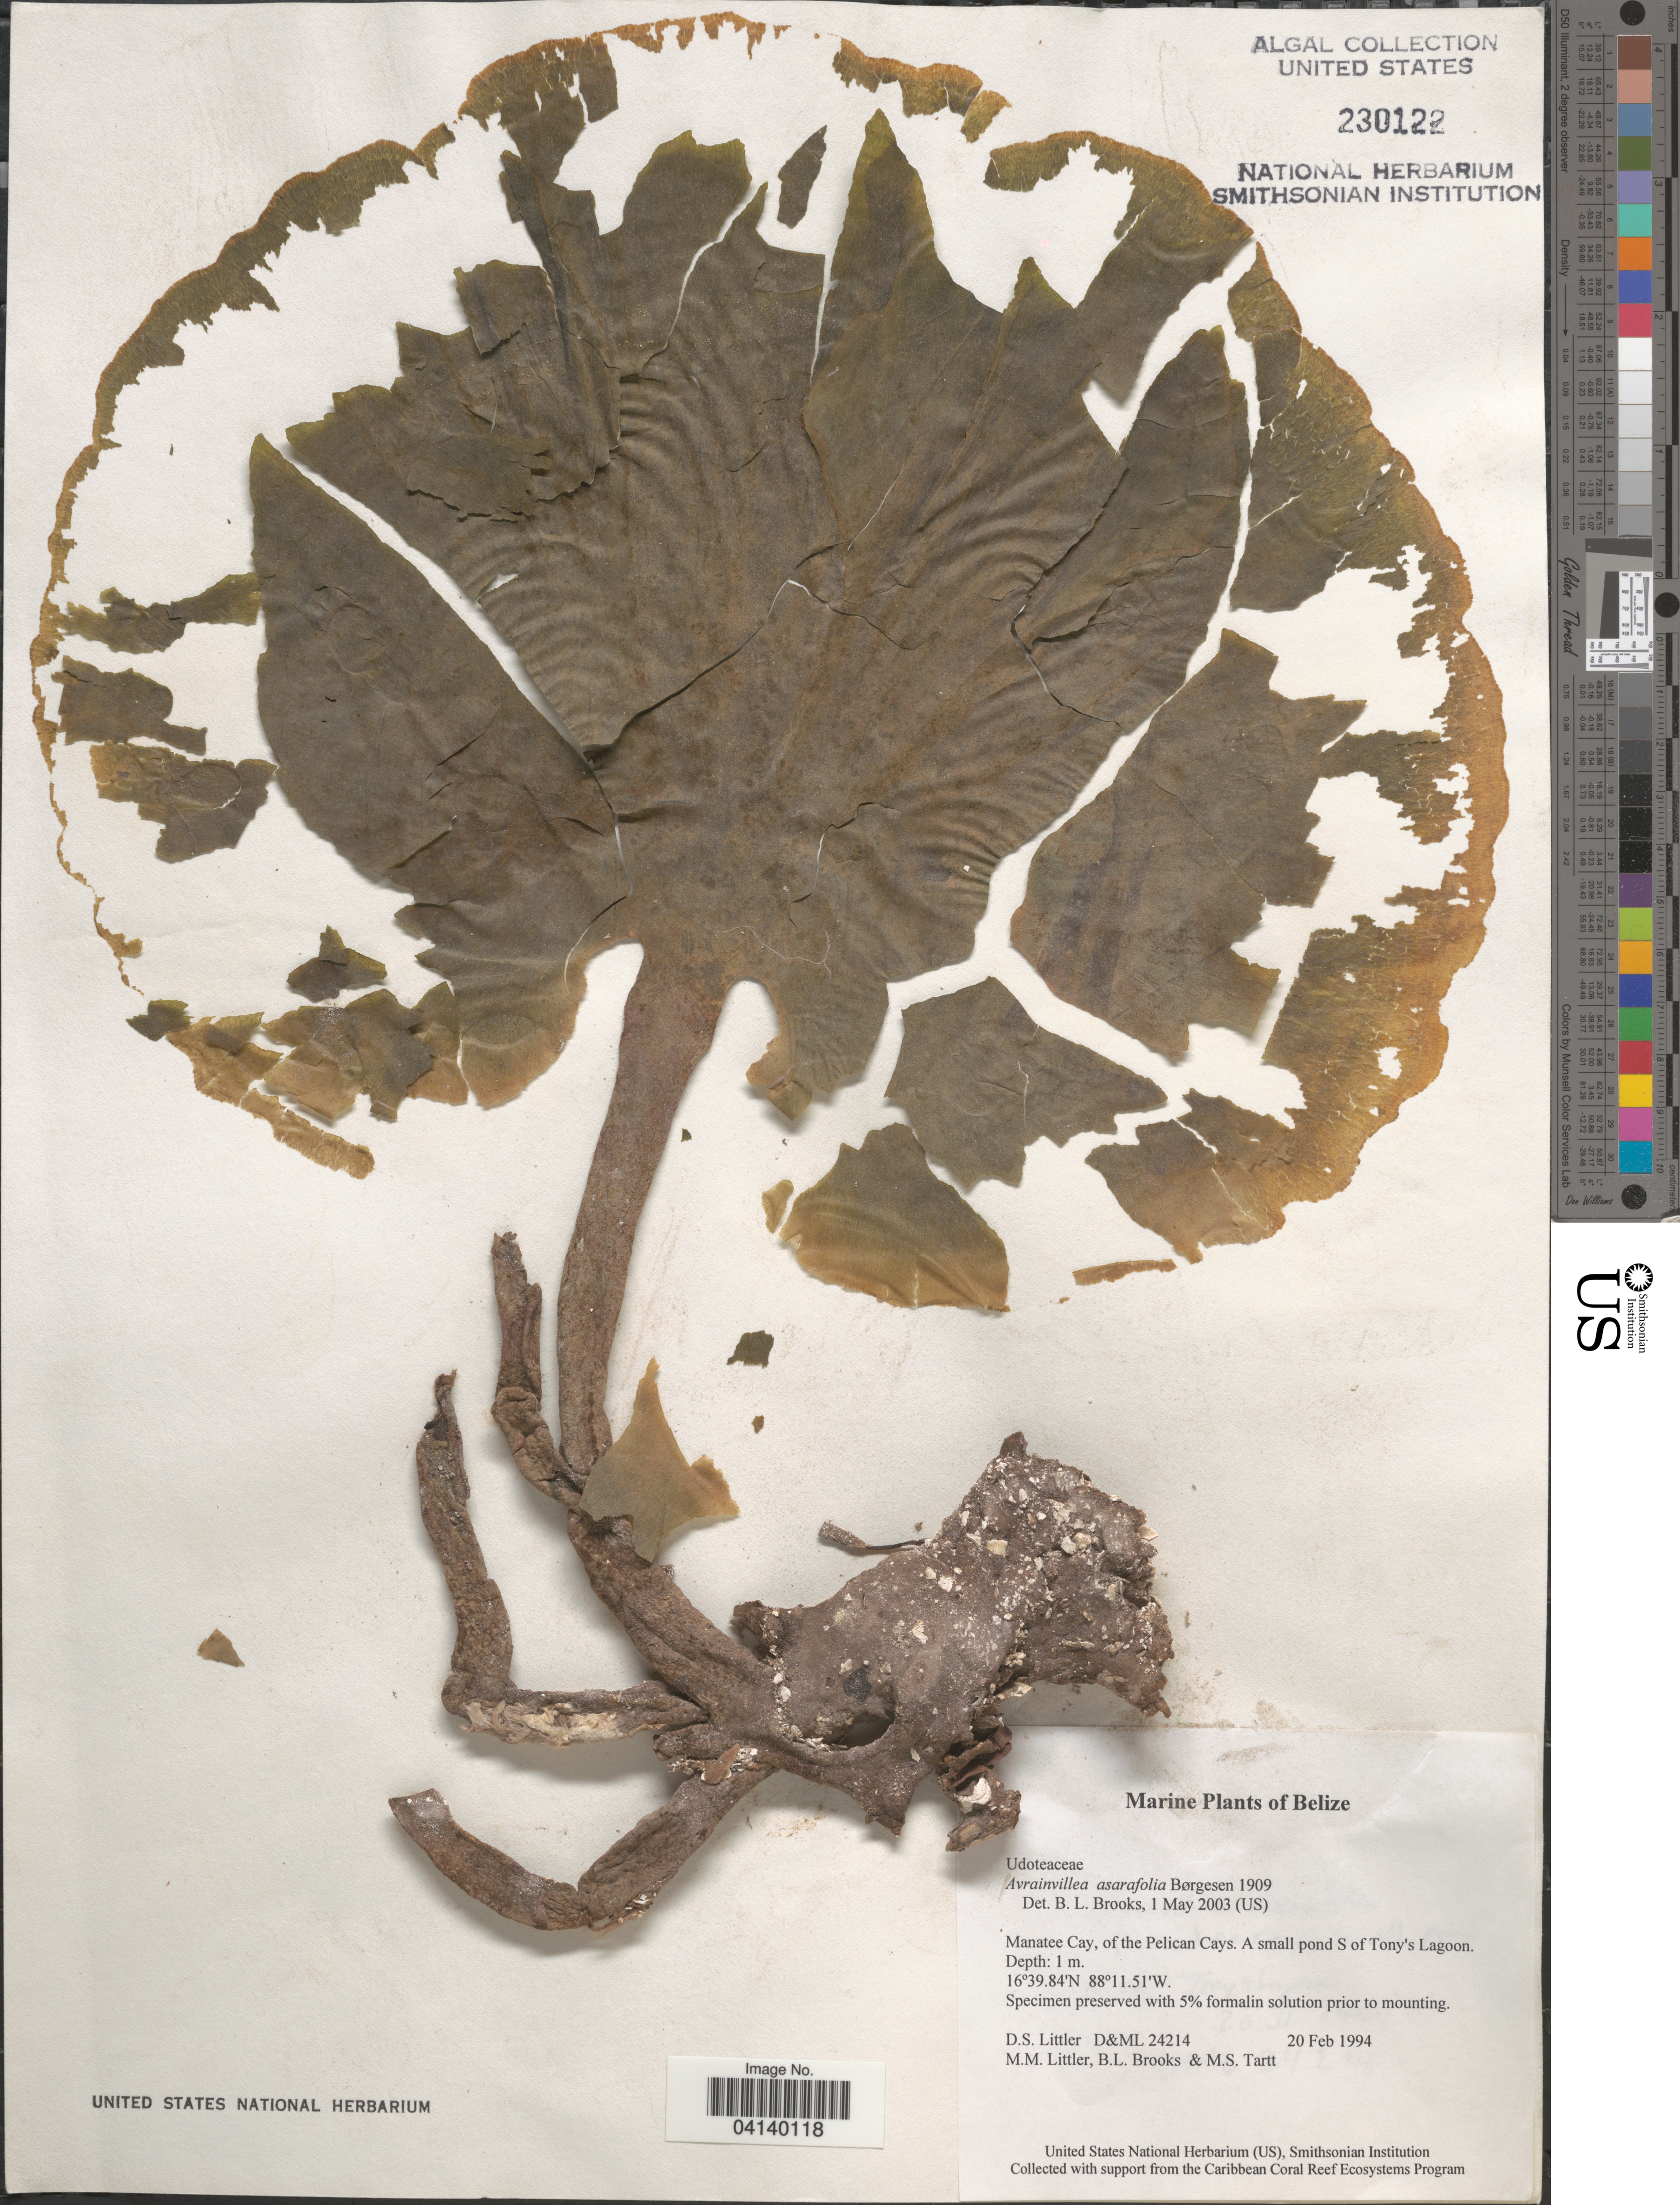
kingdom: Plantae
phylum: Chlorophyta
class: Ulvophyceae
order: Bryopsidales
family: Dichotomosiphonaceae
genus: Avrainvillea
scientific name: Avrainvillea asarifolia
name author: Børgesen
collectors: D. S. Littler, B. Brooks & M. Tartt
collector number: D&ML24214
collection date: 1994-02-20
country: Belize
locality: Manatee Cay, of the Pelican Cays. A small pond S of Tony's Lagoon.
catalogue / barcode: US 230122